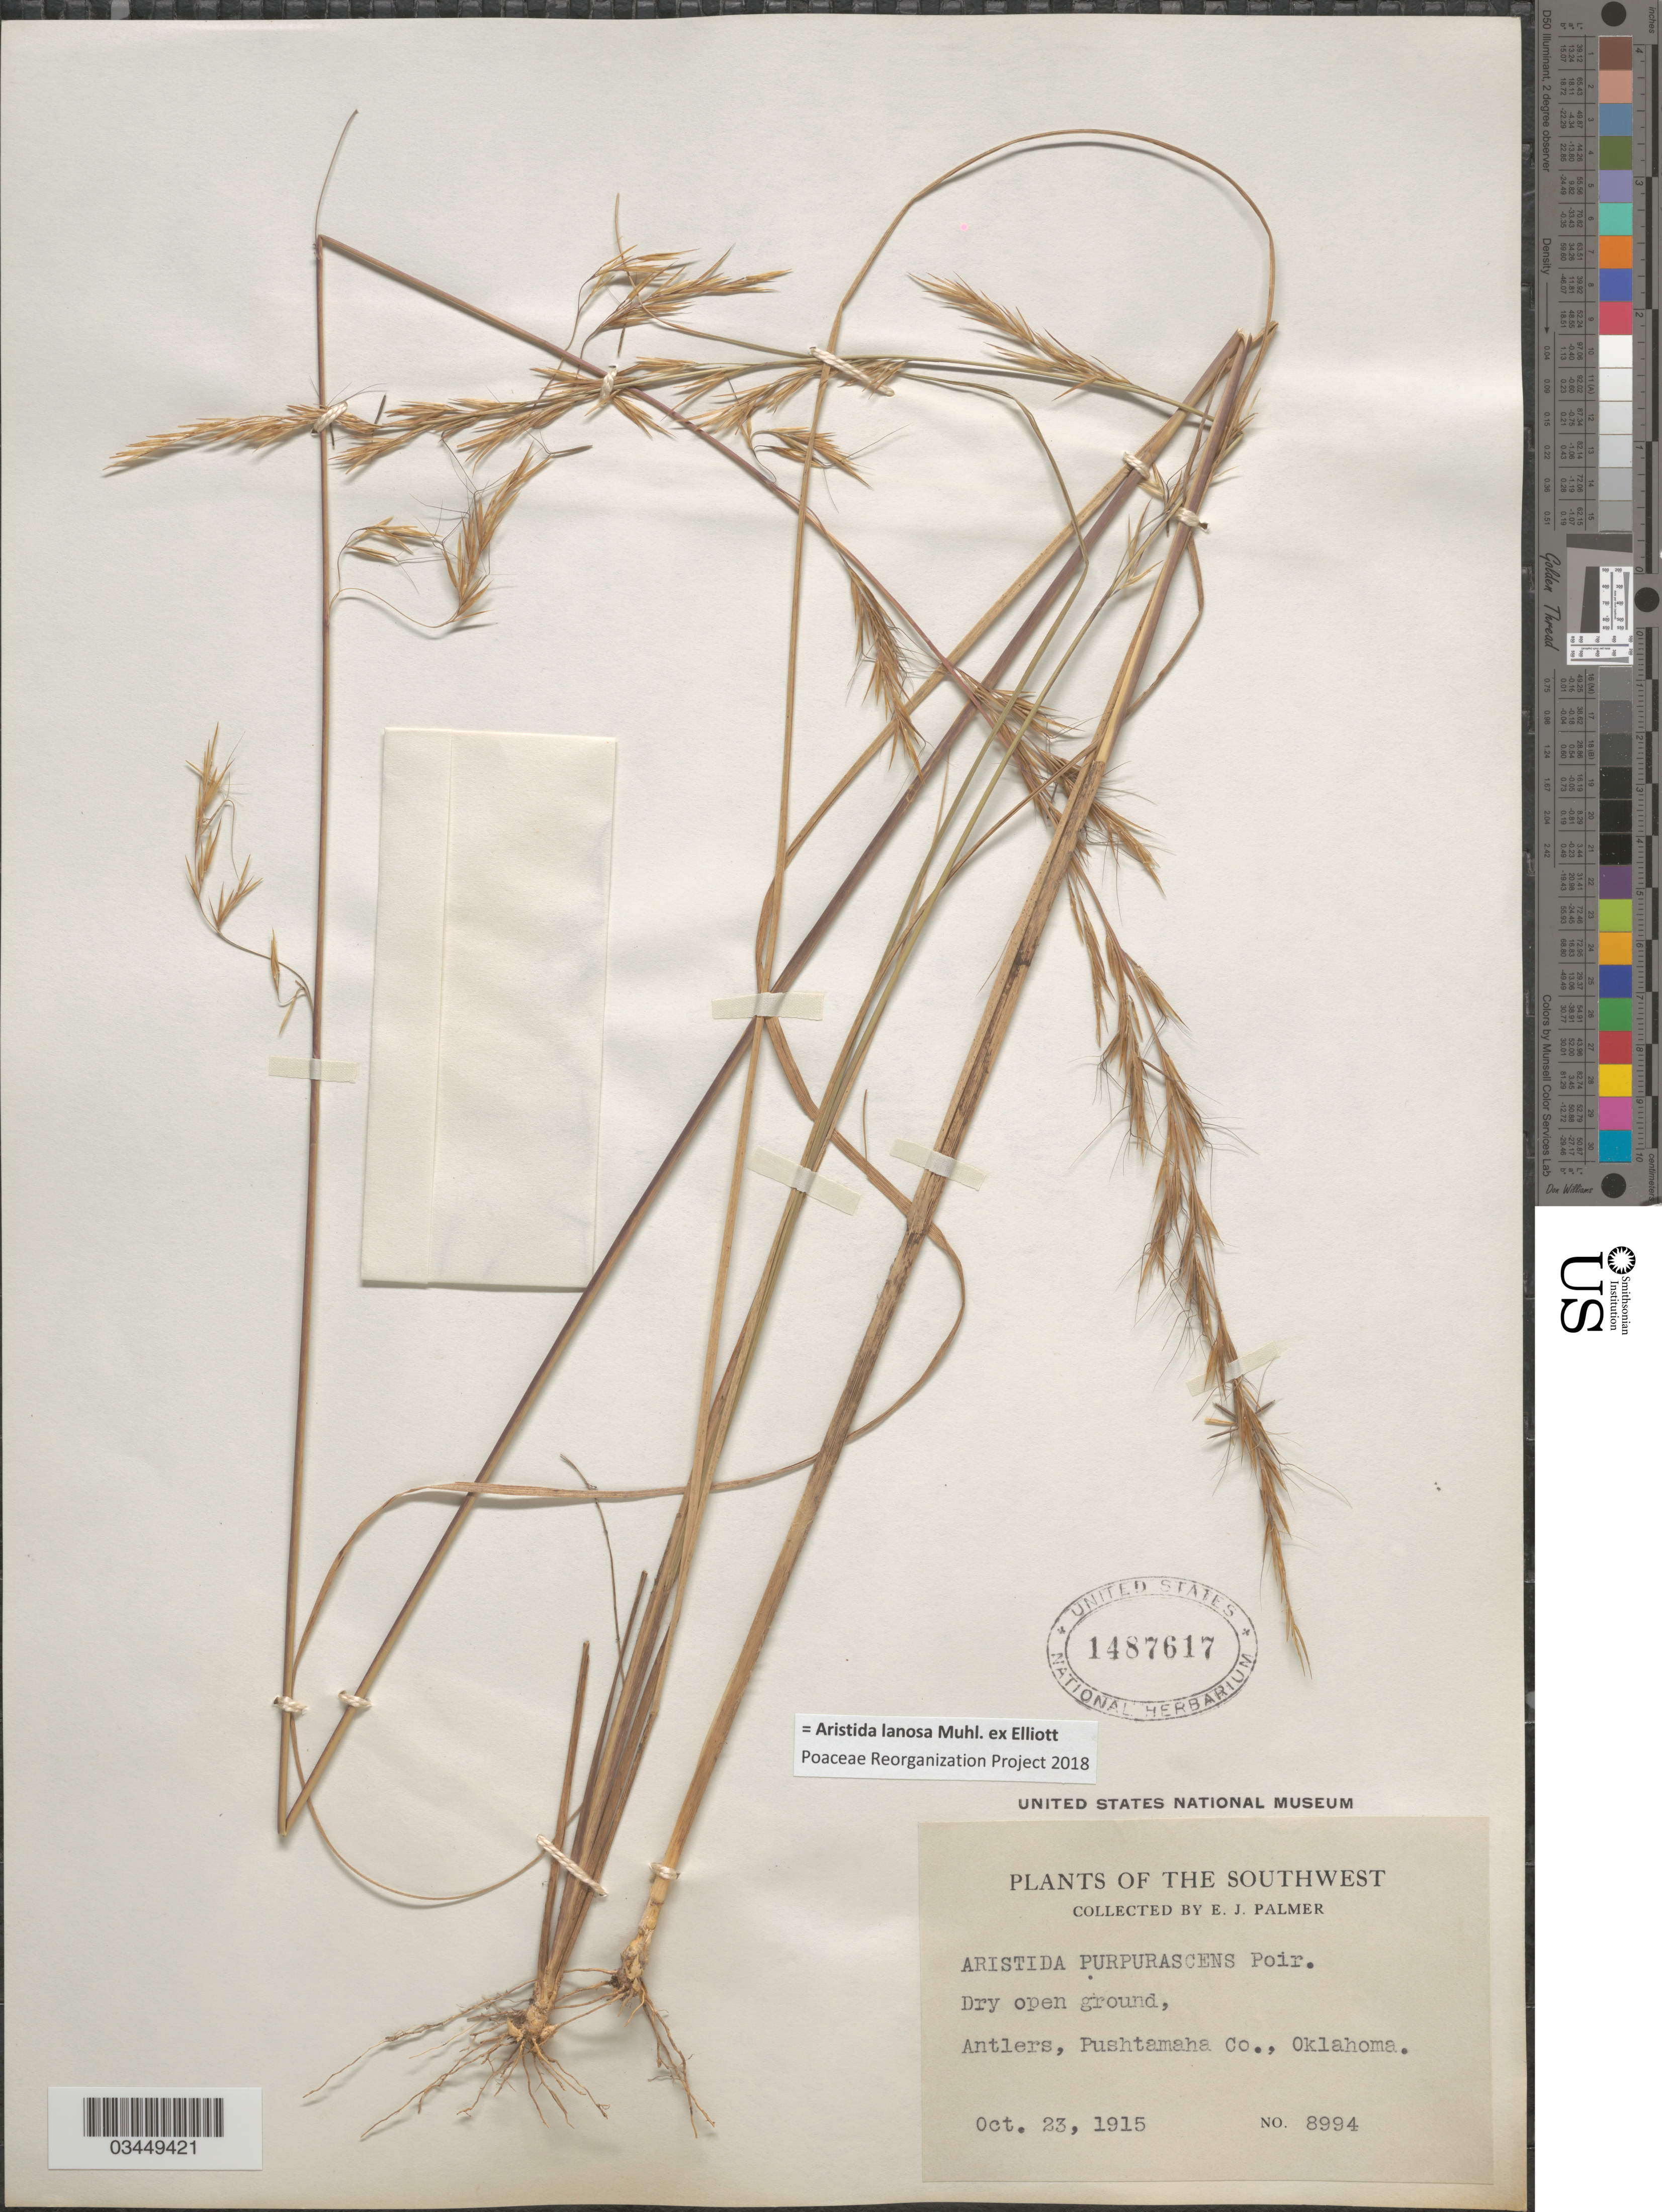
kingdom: Plantae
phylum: Tracheophyta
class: Liliopsida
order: Poales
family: Poaceae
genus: Aristida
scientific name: Aristida lanosa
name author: Muhl.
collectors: E. J. Palmer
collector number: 8994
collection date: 1915-10-23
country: United States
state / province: Oklahoma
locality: The Southwest. Dry open ground, Antlers, Pushtamaha Co.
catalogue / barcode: US 1487617